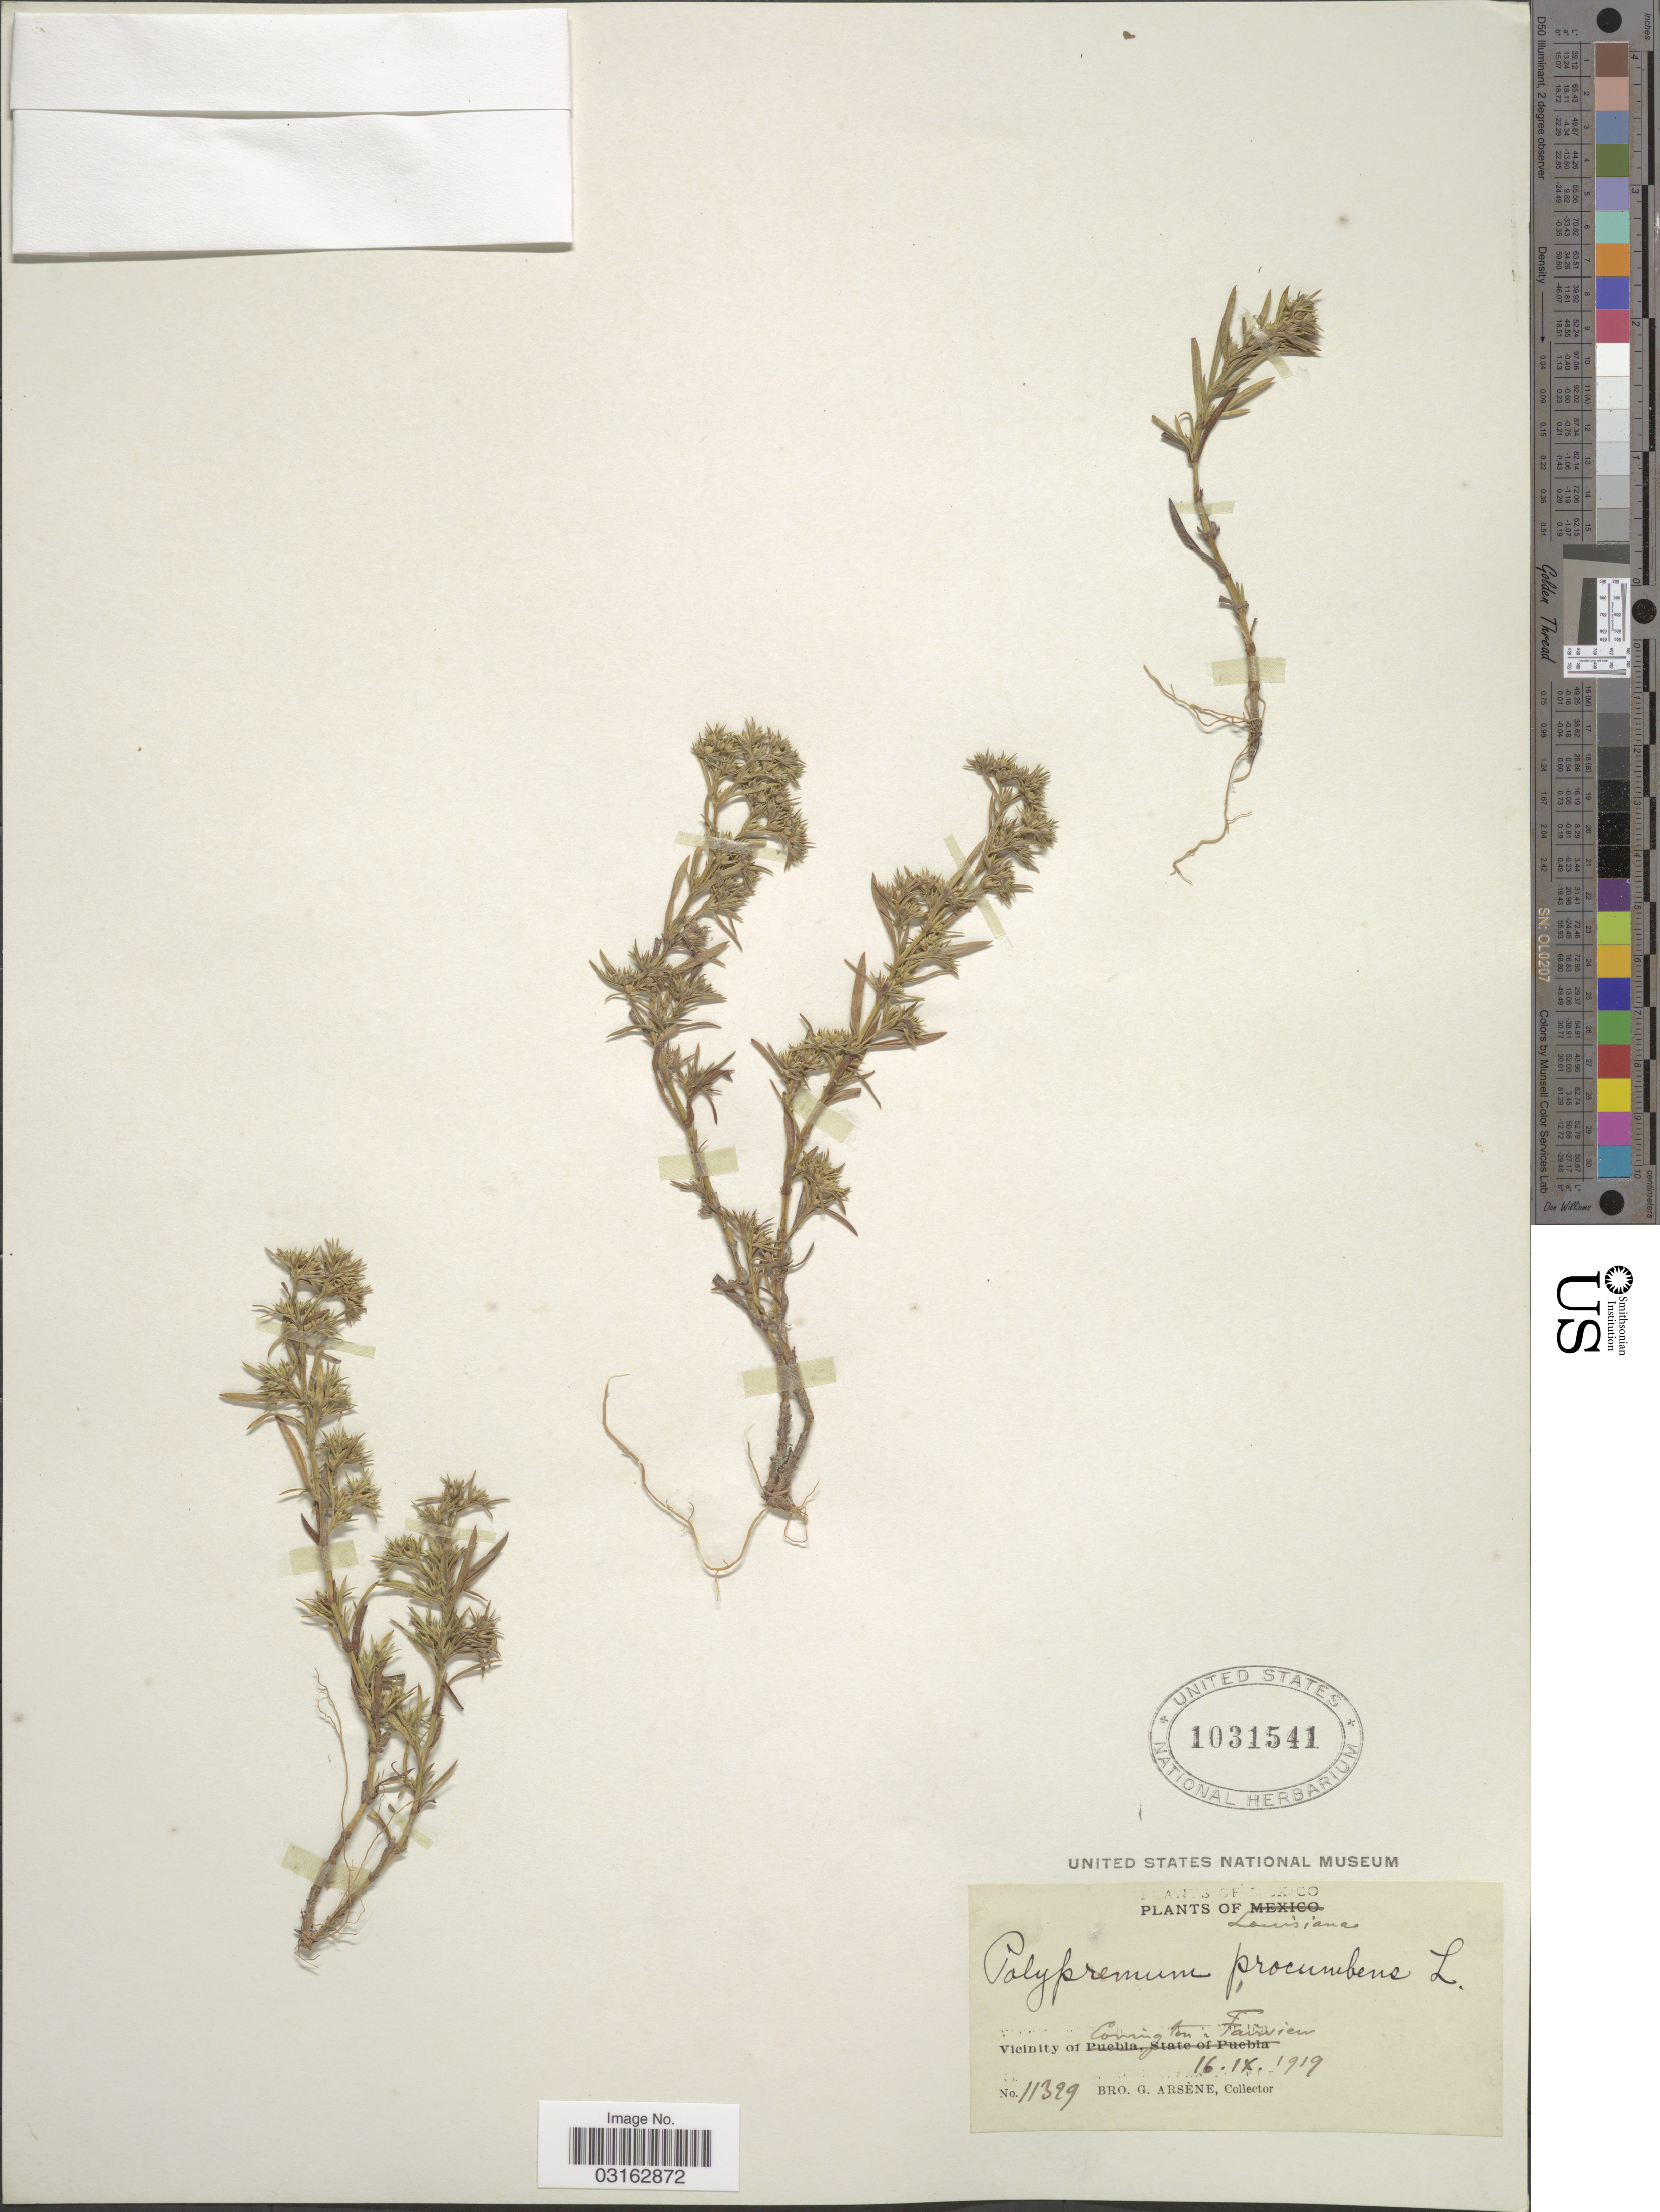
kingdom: Plantae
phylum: Tracheophyta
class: Magnoliopsida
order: Lamiales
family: Tetrachondraceae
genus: Polypremum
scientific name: Polypremum procumbens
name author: L.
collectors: Bro. G. Arsène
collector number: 11329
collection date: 1919-09-16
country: United States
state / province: Louisiana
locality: Vicinity of Covington, Fairview.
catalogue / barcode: US 1031541